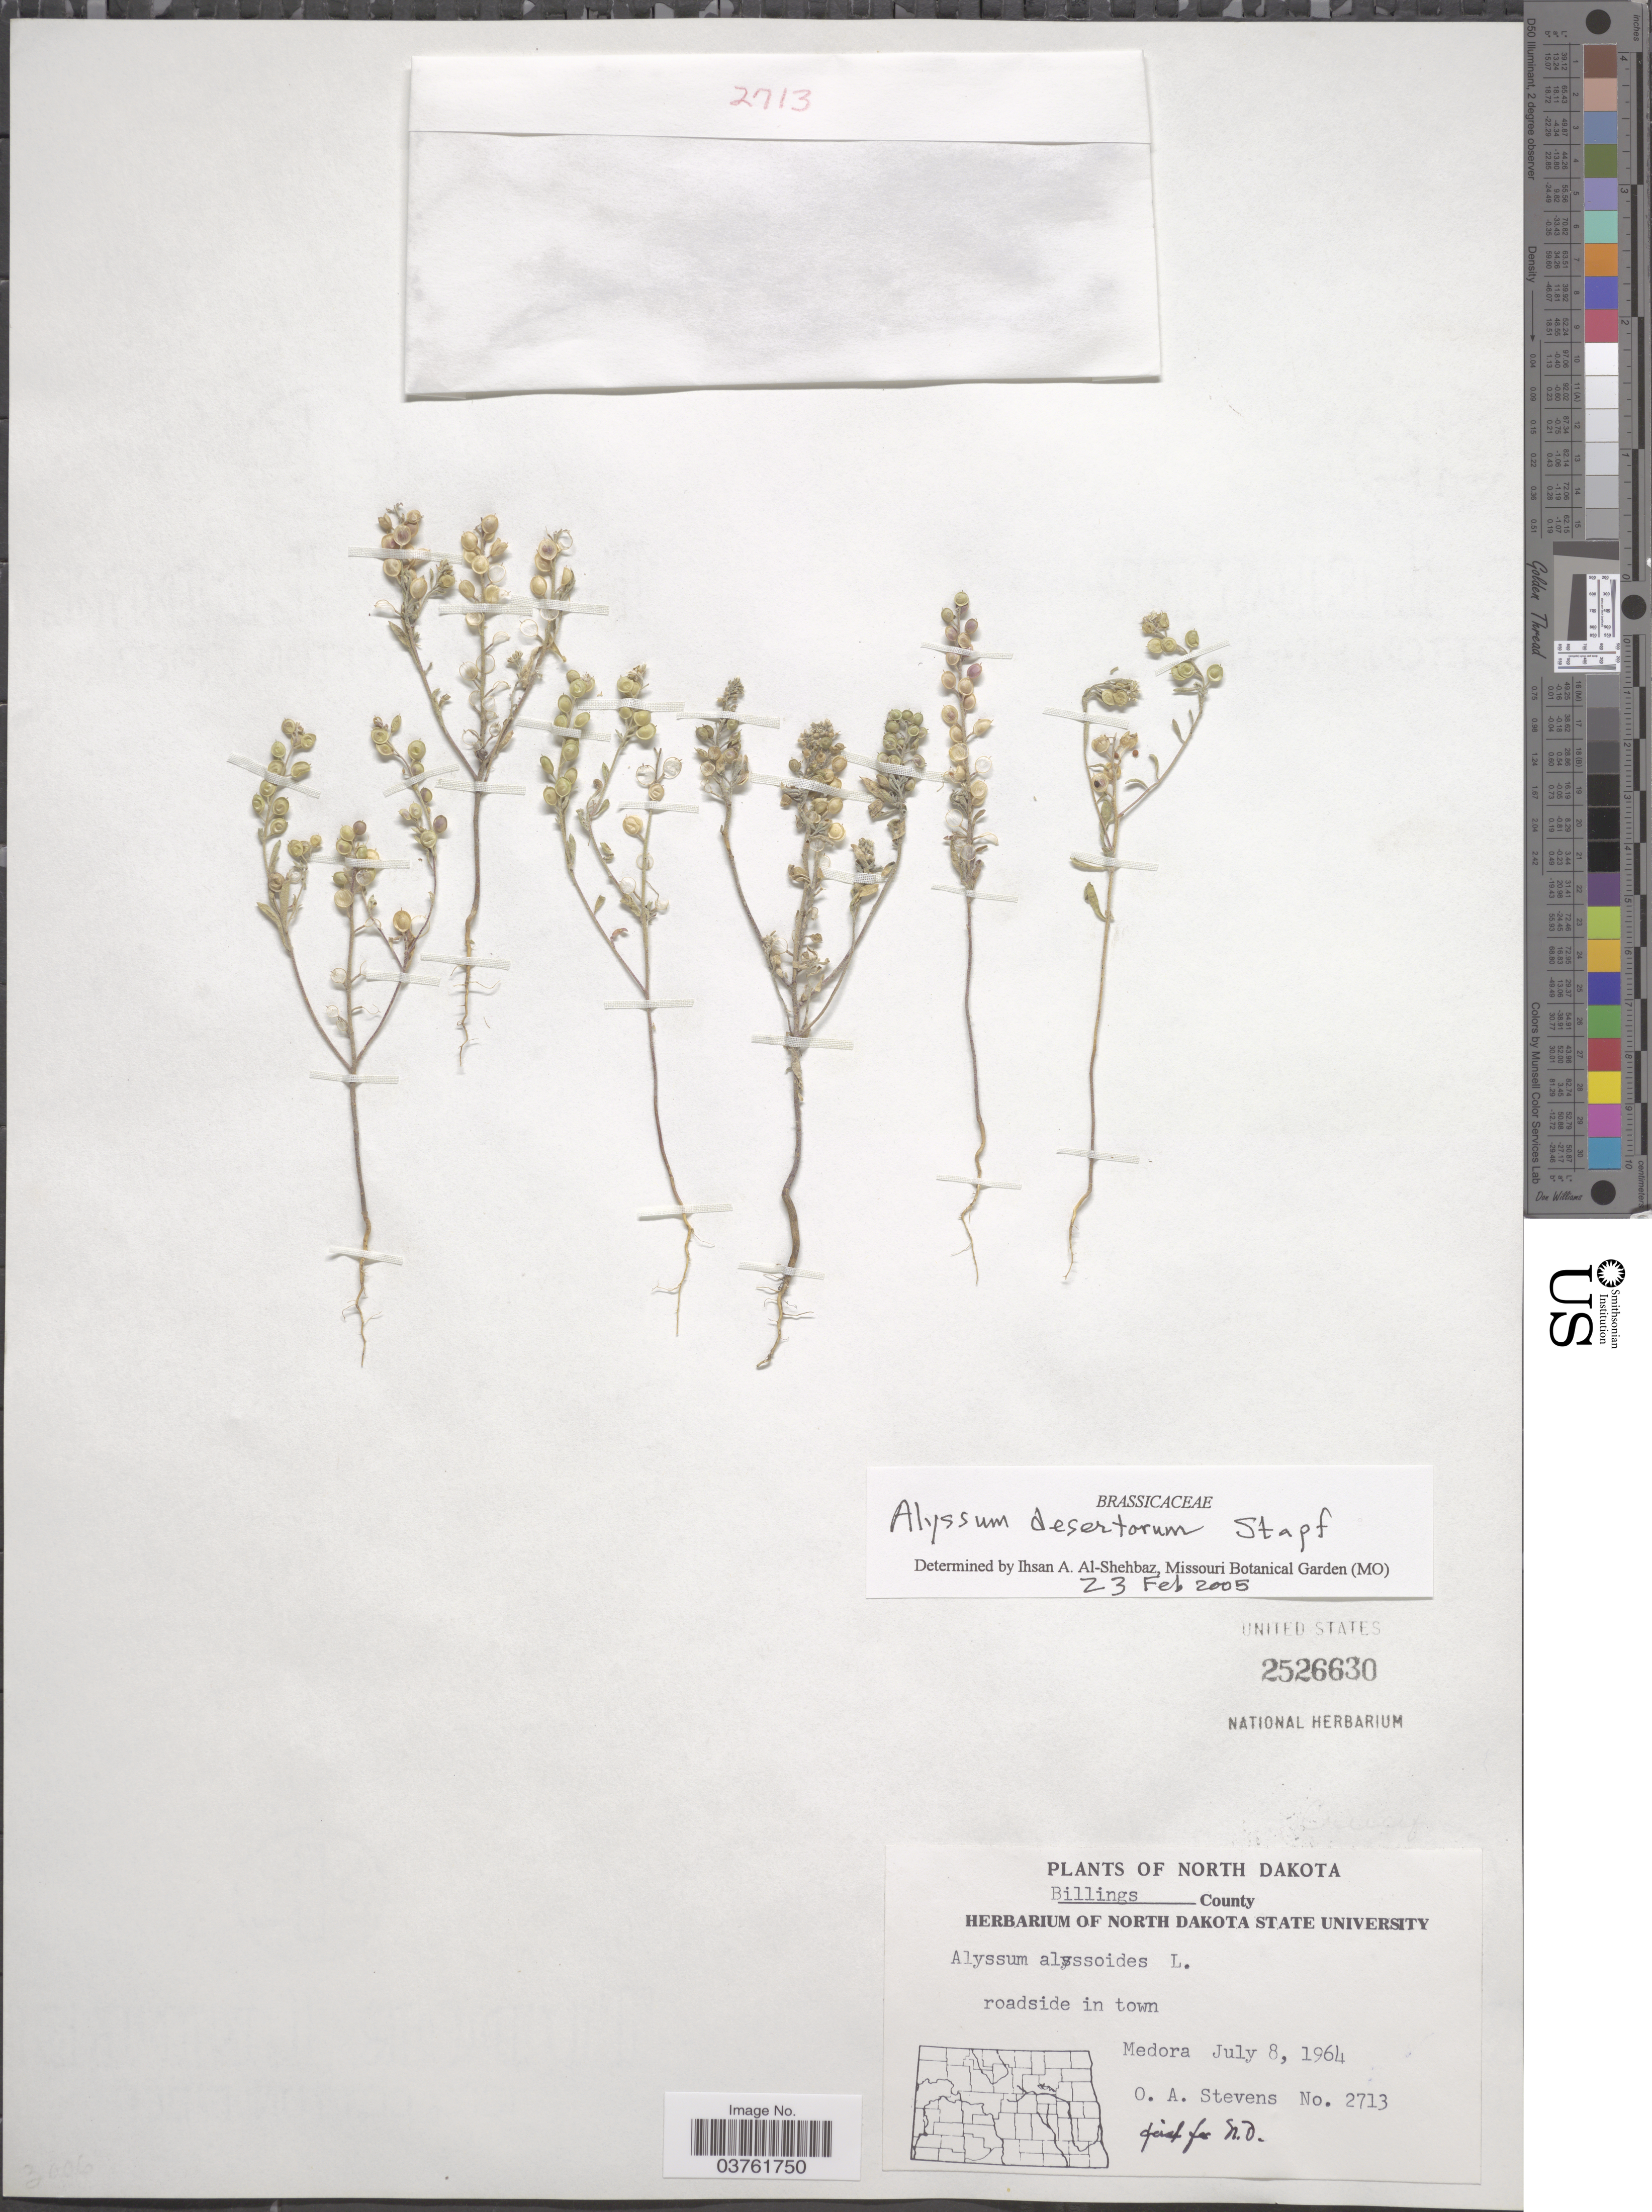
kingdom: Plantae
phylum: Tracheophyta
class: Magnoliopsida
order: Brassicales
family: Brassicaceae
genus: Alyssum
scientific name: Alyssum desertorum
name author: Stapf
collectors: O. A. Stevens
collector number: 2713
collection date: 1964-07-08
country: United States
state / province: North Dakota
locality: Billings County. Roadside in town Medora.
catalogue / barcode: US 2526630